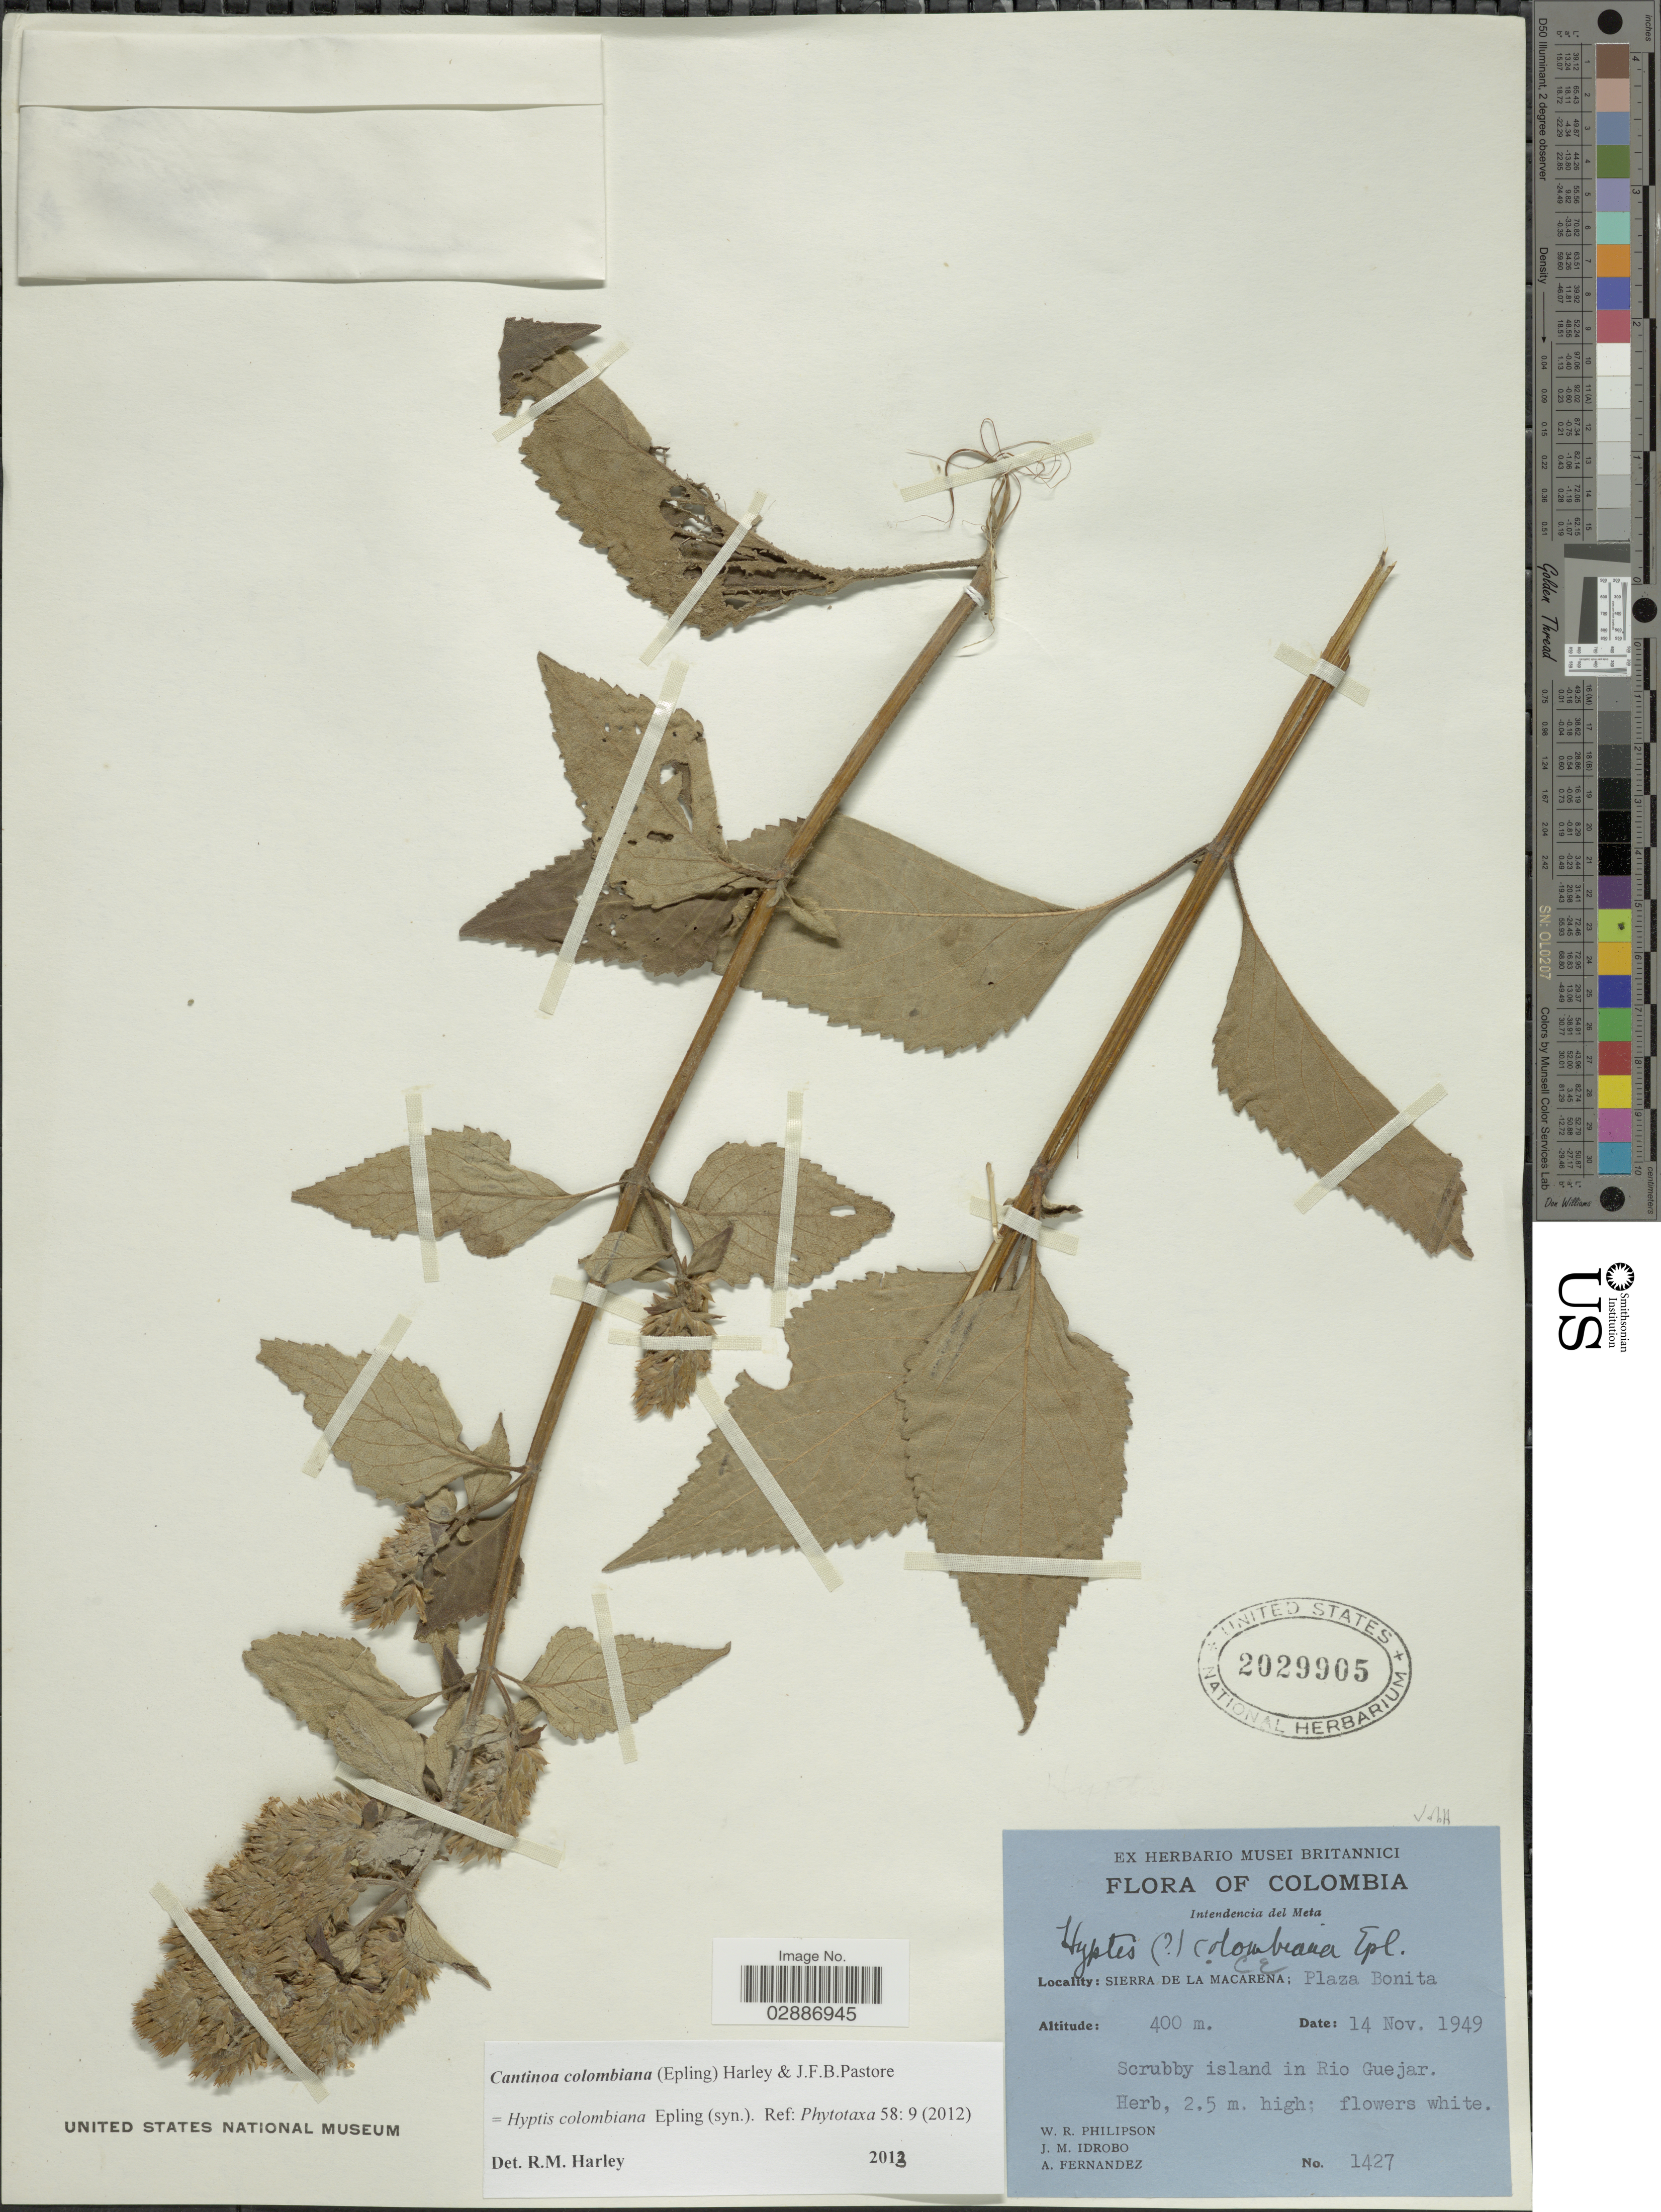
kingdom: Plantae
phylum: Tracheophyta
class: Magnoliopsida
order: Lamiales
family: Lamiaceae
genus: Cantinoa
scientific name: Cantinoa colombiana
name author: (Epling) Harley & J.F.B. Pastore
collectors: W. R. Philipson, J. M. Idrobo & A. Fernandez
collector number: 1427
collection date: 1949-11-14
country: Colombia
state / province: Meta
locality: Intendencia del Meta. Sierra de la Macarena; Plaza Bonita. Scrubby island in Rio Guejar.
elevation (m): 400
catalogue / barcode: US 2029905